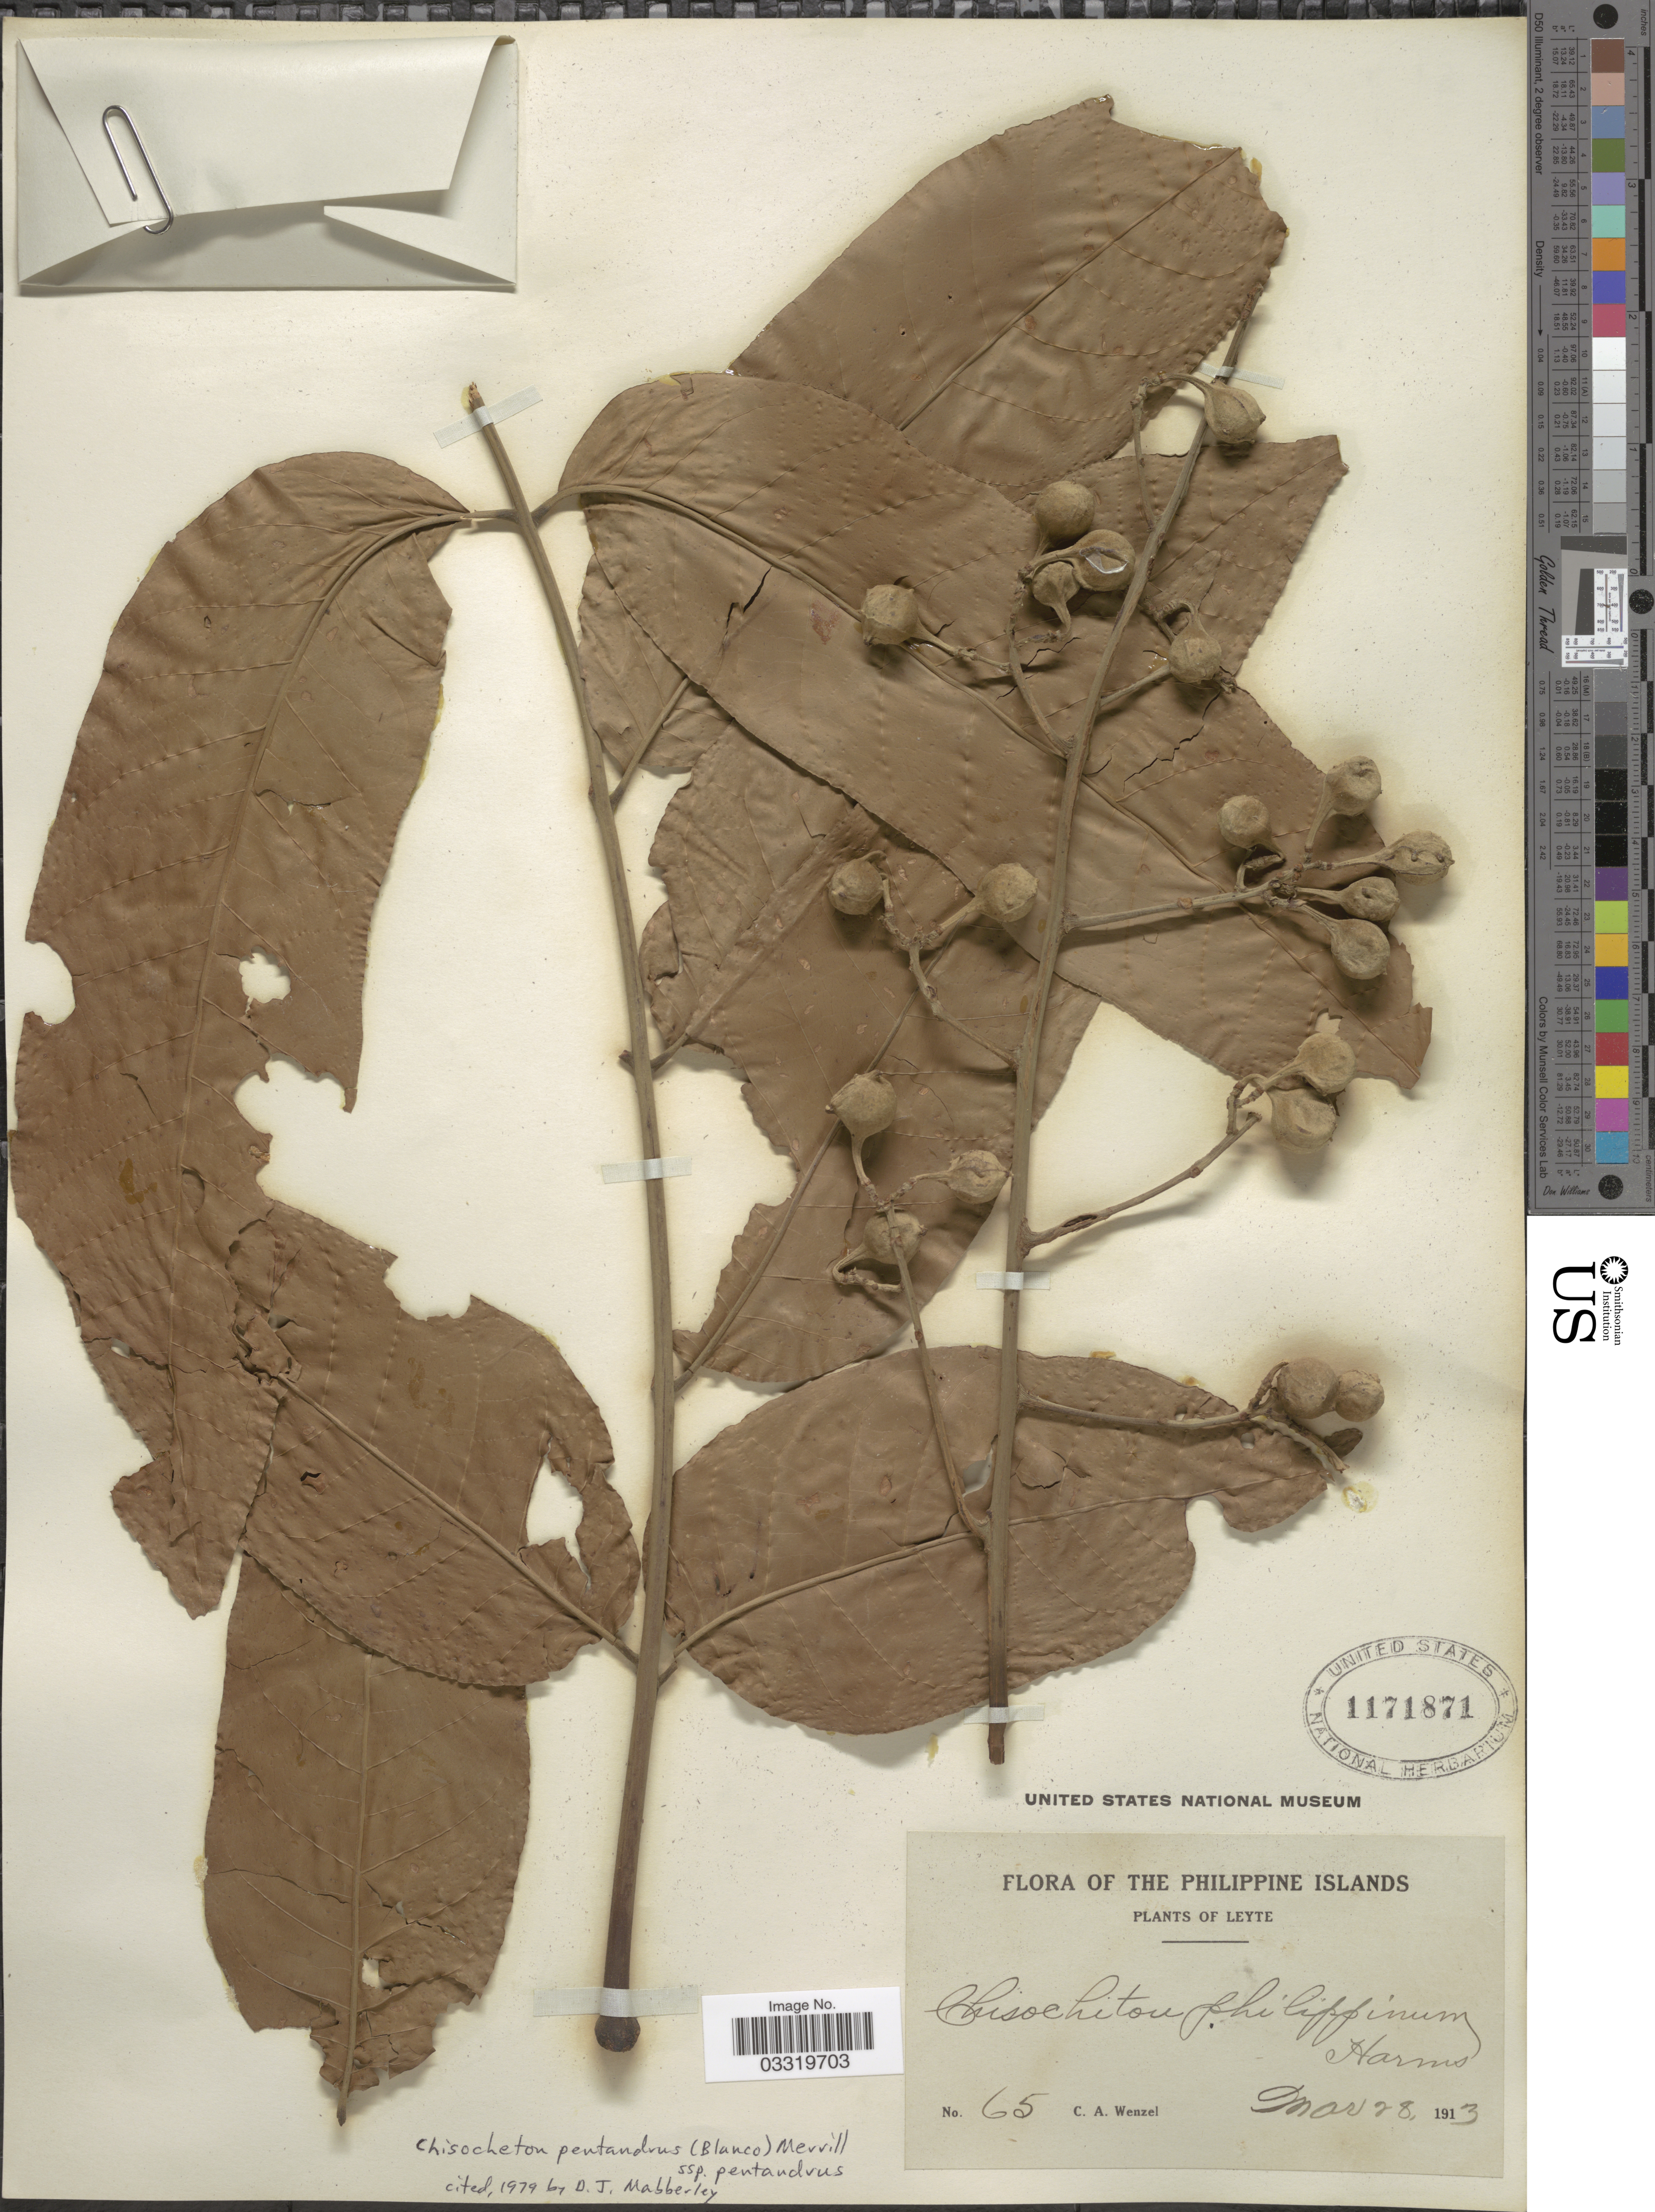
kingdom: Plantae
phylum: Tracheophyta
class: Magnoliopsida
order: Sapindales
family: Meliaceae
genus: Chisocheton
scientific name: Chisocheton pentandrus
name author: (Blanco) Merr.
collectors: C. Wenzel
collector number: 65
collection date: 1913-03-28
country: Philippines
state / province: Eastern Visayas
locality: The Philippine Islands. Leyte.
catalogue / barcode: US 1171871